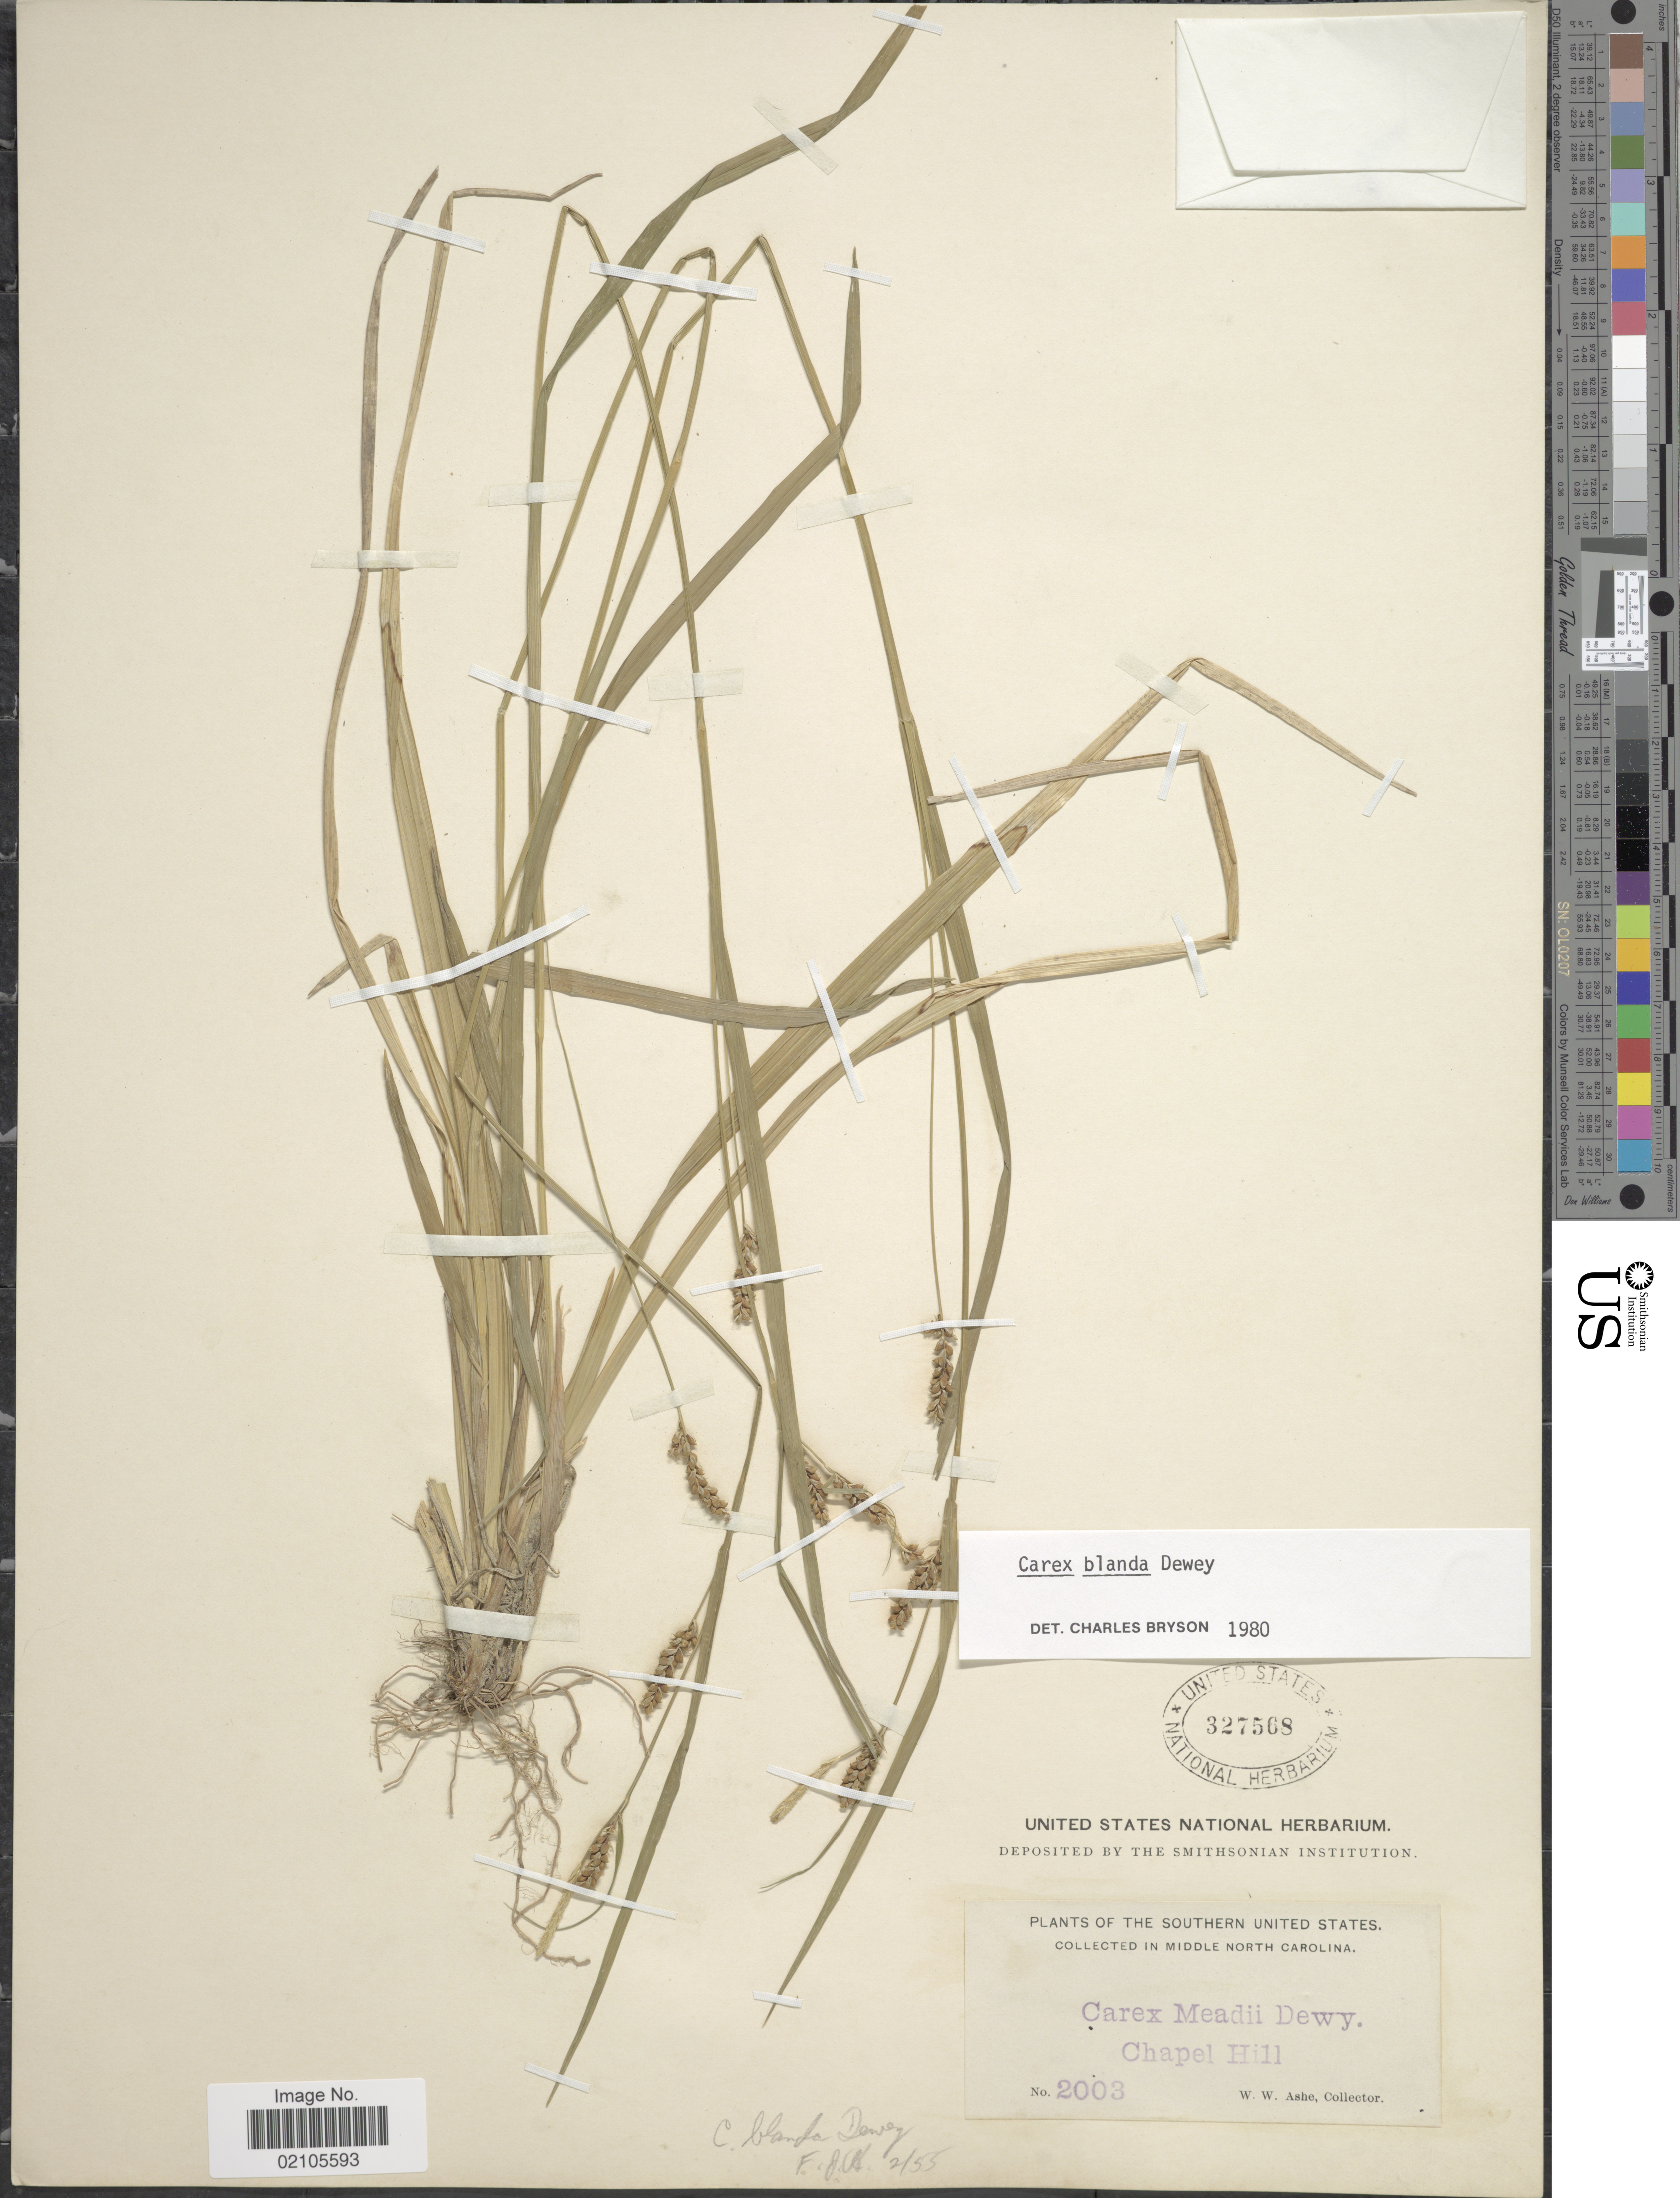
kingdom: Plantae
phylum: Tracheophyta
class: Liliopsida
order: Poales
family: Cyperaceae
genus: Carex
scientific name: Carex blanda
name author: Dewey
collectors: W. W. Ashe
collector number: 2003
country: United States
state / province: North Carolina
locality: The Southern United States, in Middle North Carolina, Chapel Hill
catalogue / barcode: US 327568